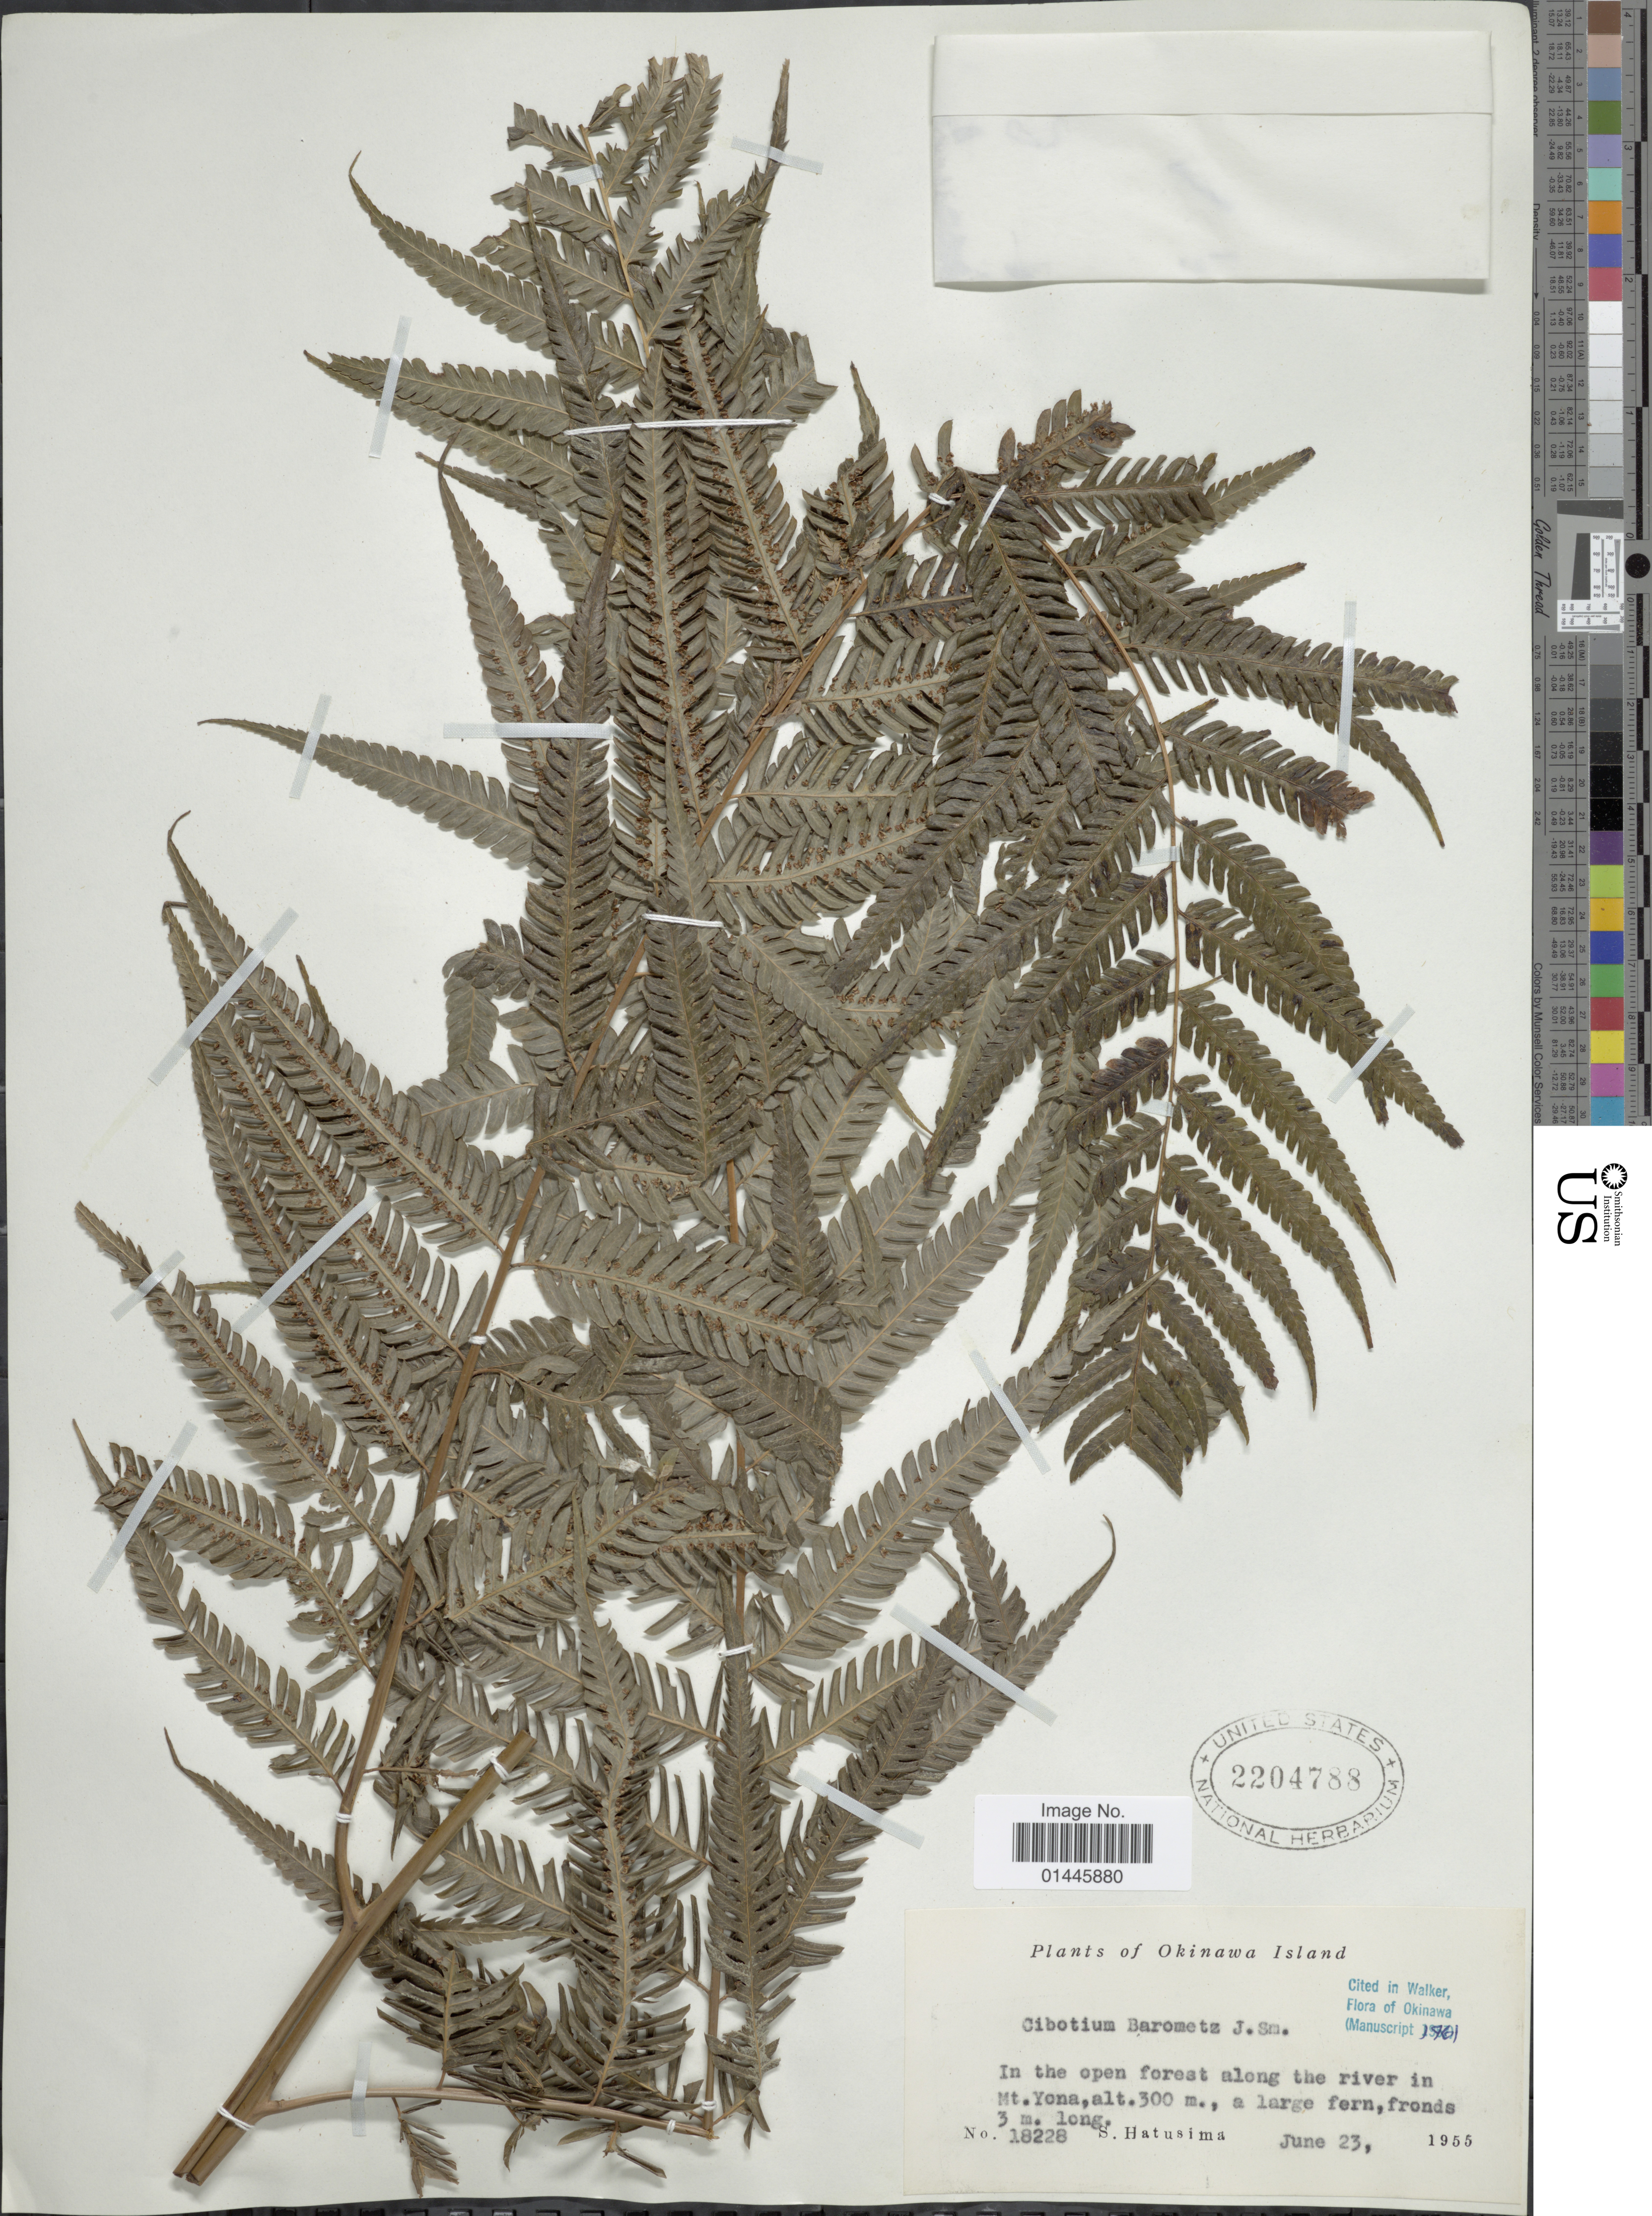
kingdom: Plantae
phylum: Tracheophyta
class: Polypodiopsida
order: Cyatheales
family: Cibotiaceae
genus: Cibotium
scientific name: Cibotium barometz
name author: (L.) J. Sm.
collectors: S. Hatusima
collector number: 18228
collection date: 1955-06-23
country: Japan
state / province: Okinawa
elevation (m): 300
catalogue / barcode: US 2204788